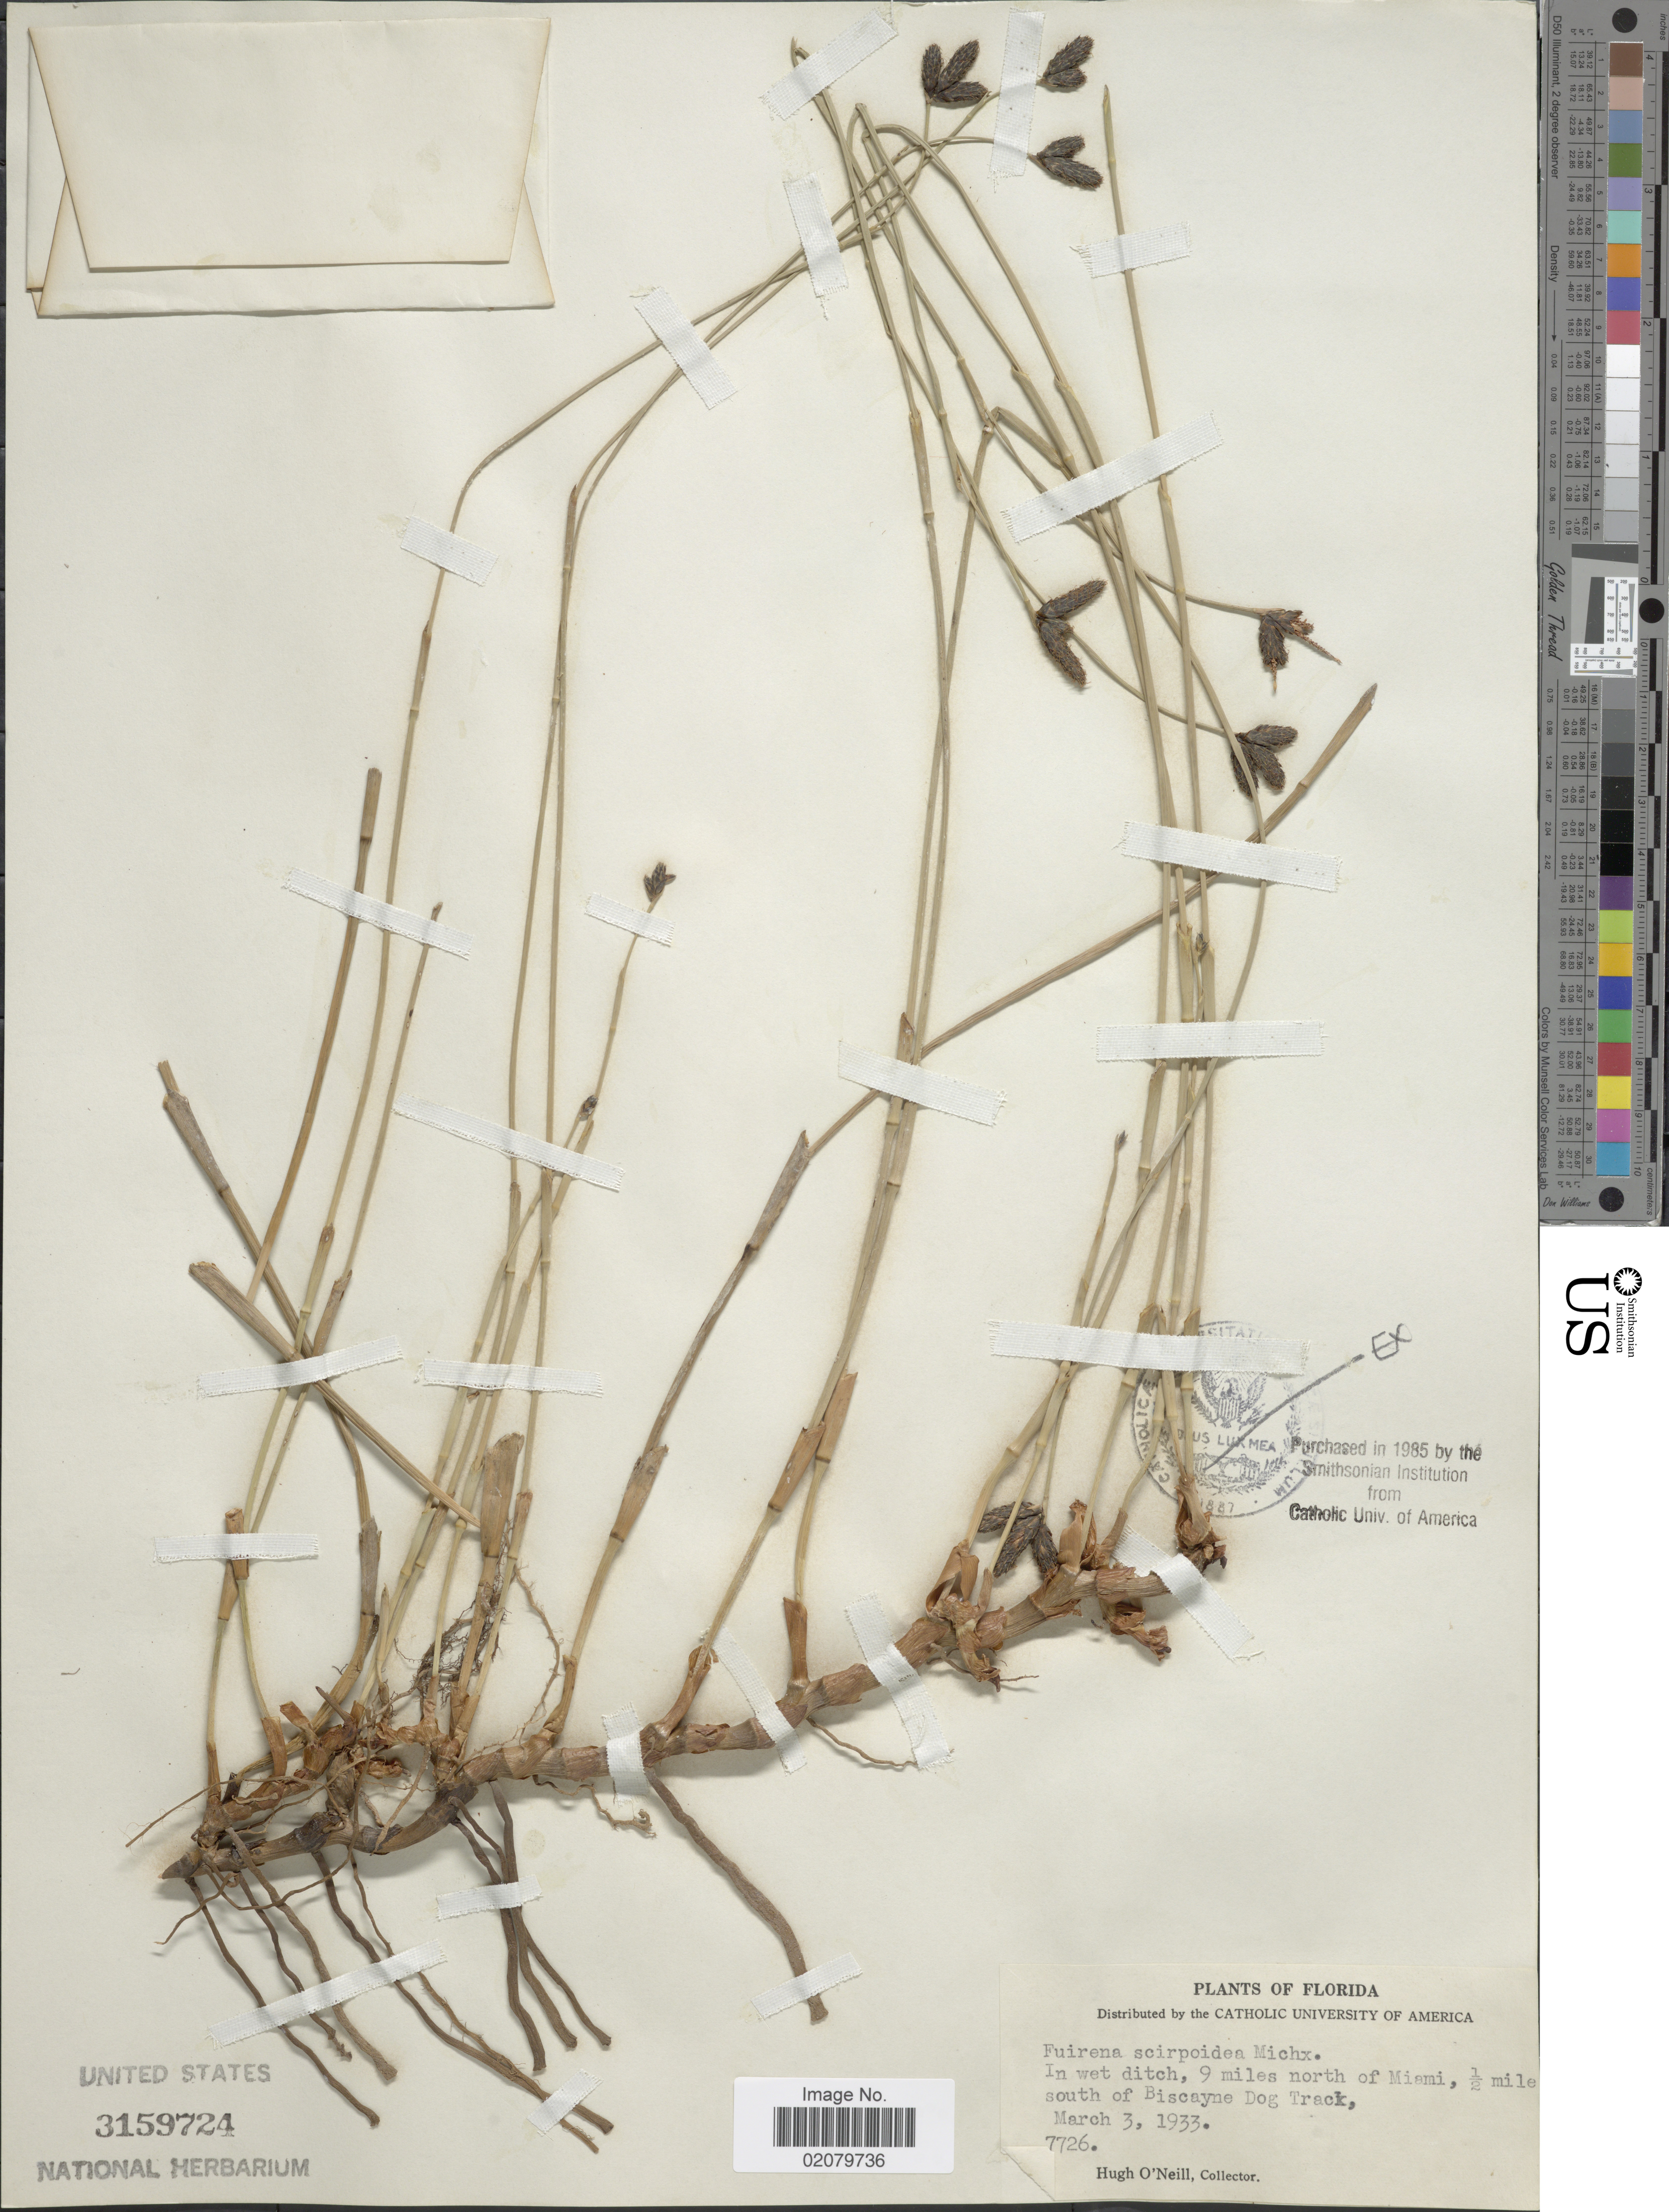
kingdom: Plantae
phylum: Tracheophyta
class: Liliopsida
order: Poales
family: Cyperaceae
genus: Fuirena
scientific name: Fuirena scirpoidea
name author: Michx.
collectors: H. O'Neill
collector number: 7726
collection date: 1933-03-03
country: United States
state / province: Florida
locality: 9 miles north of Miami, ½ mile south of Biscayne Dog Track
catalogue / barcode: US 3159724